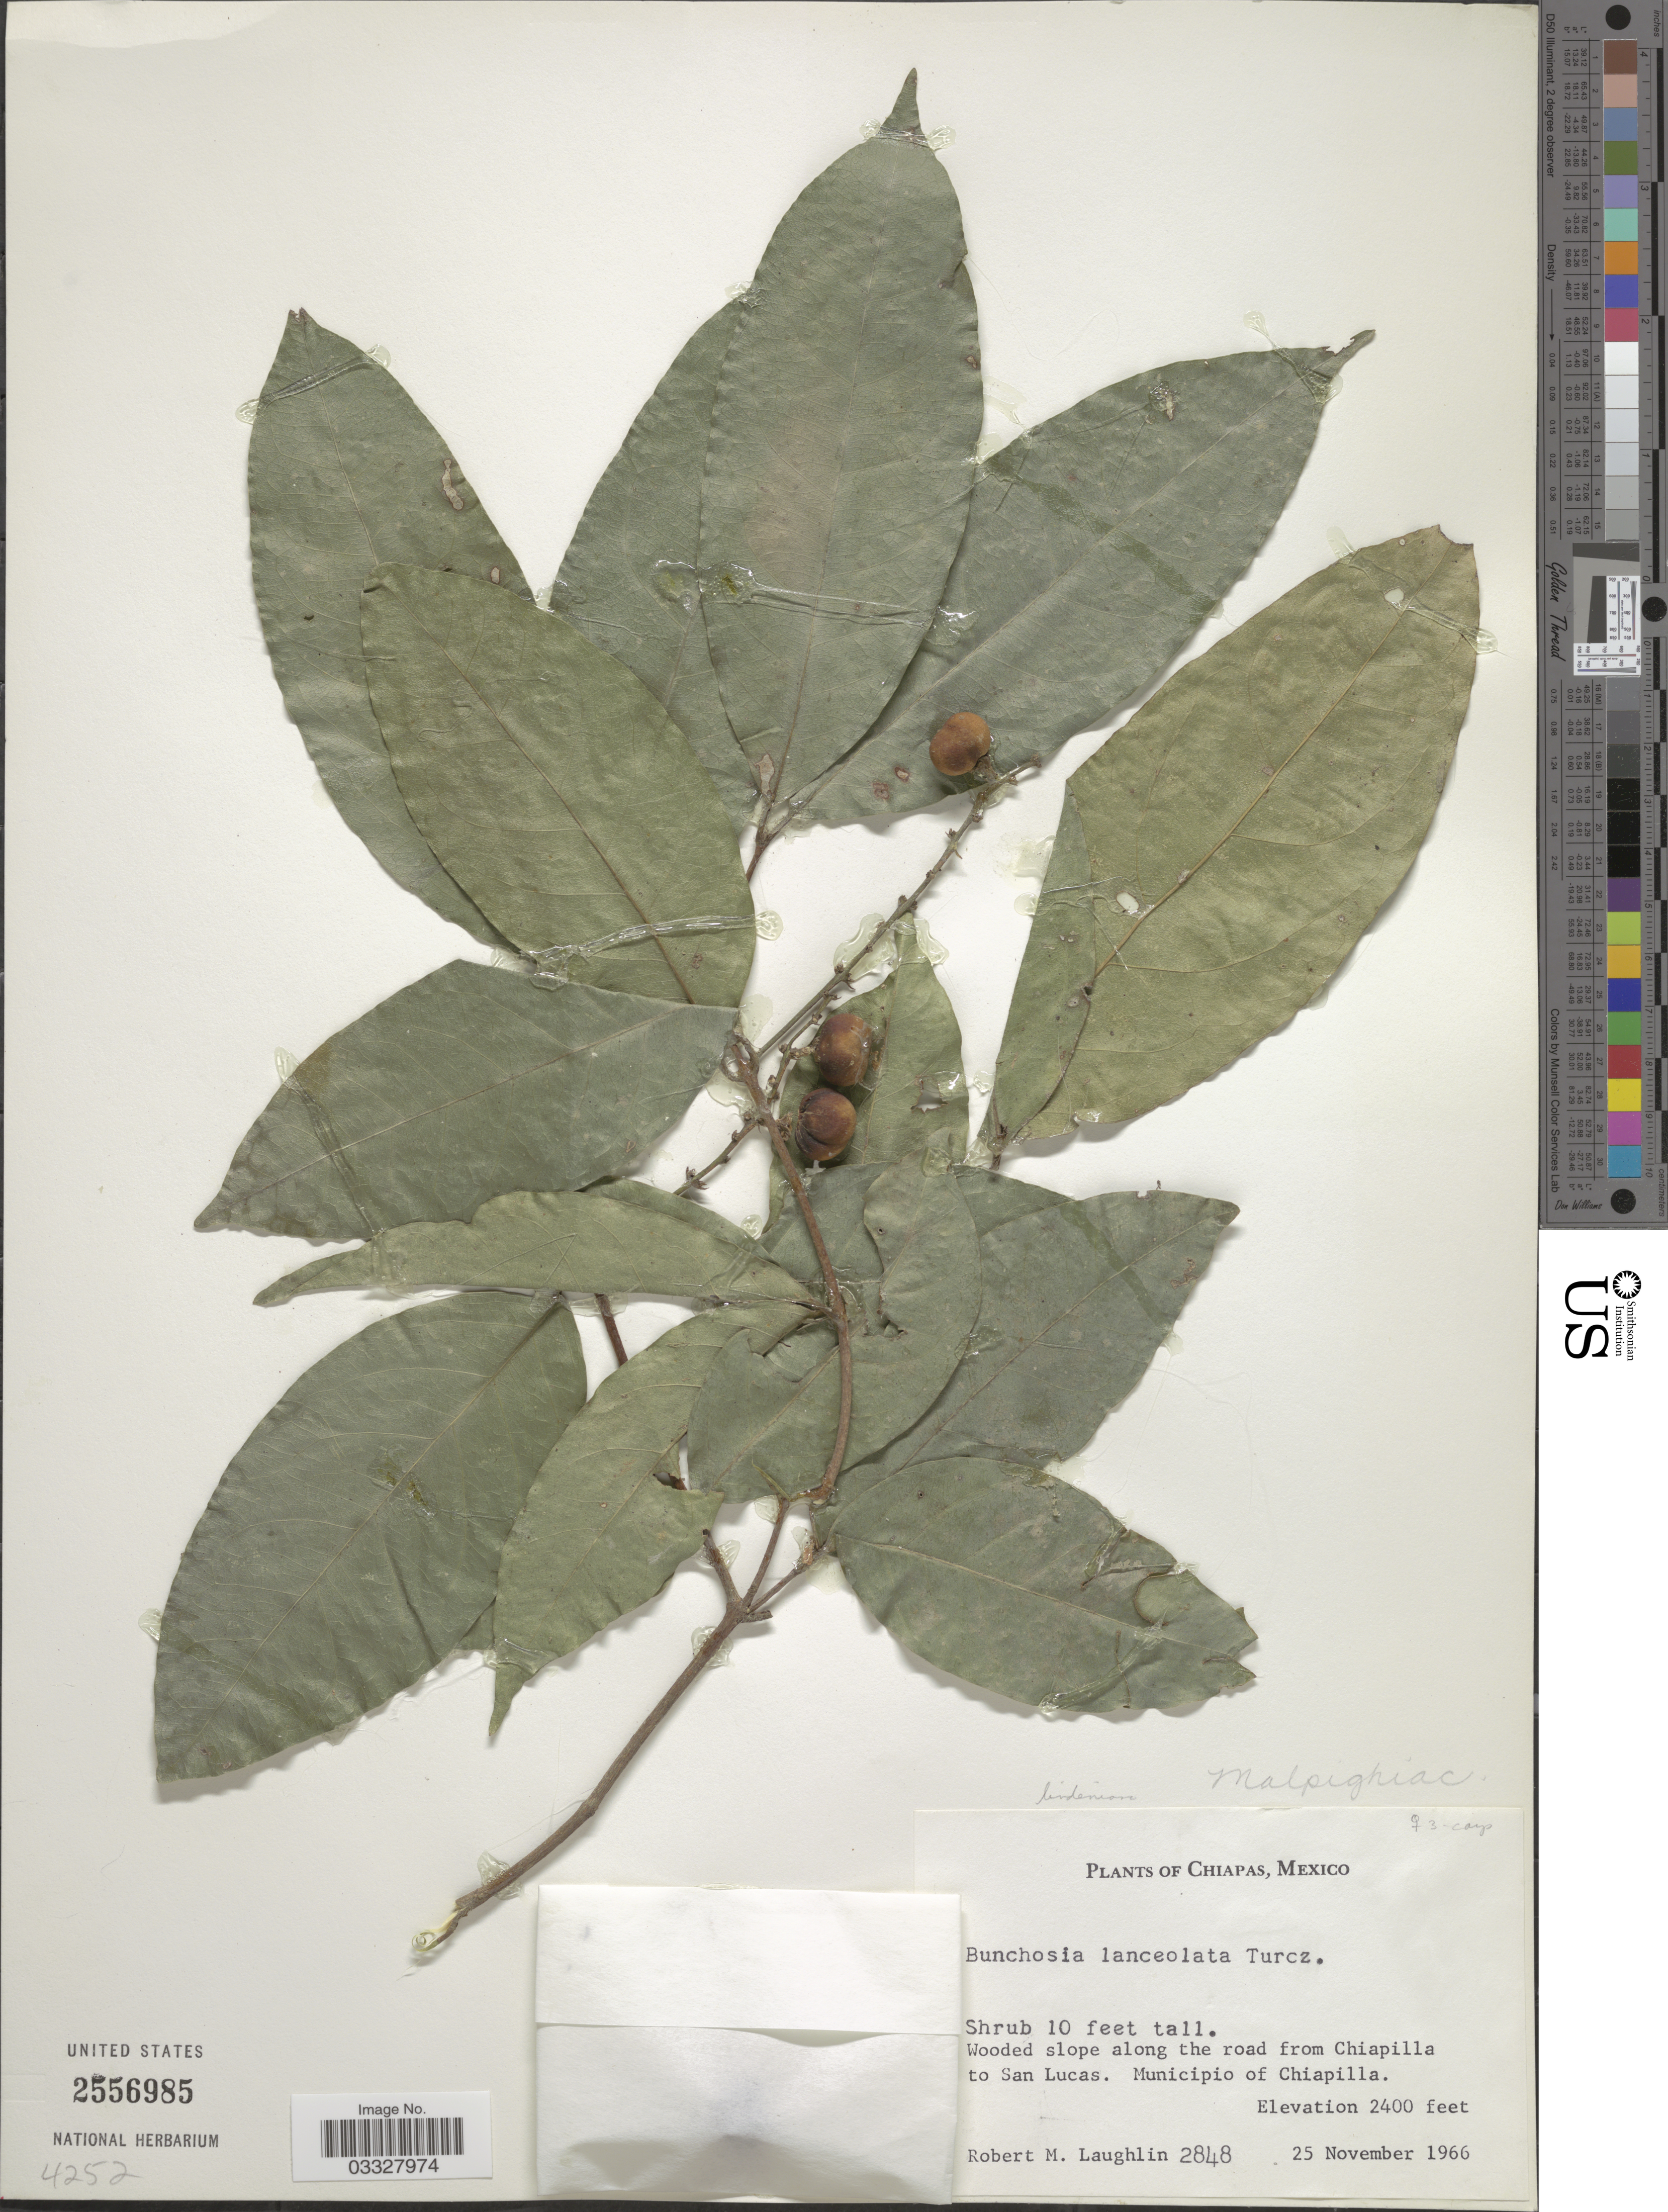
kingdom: Plantae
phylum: Tracheophyta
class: Magnoliopsida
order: Malpighiales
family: Malpighiaceae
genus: Bunchosia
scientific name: Bunchosia lindeniana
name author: A. Juss.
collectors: R. M. Laughlin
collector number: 2848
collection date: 1966-11-25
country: Mexico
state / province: Chiapas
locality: Wooded slope along the road from Chiapilla to San Lucas. Municipio of Chiapilla.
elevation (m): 732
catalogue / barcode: US 2556985